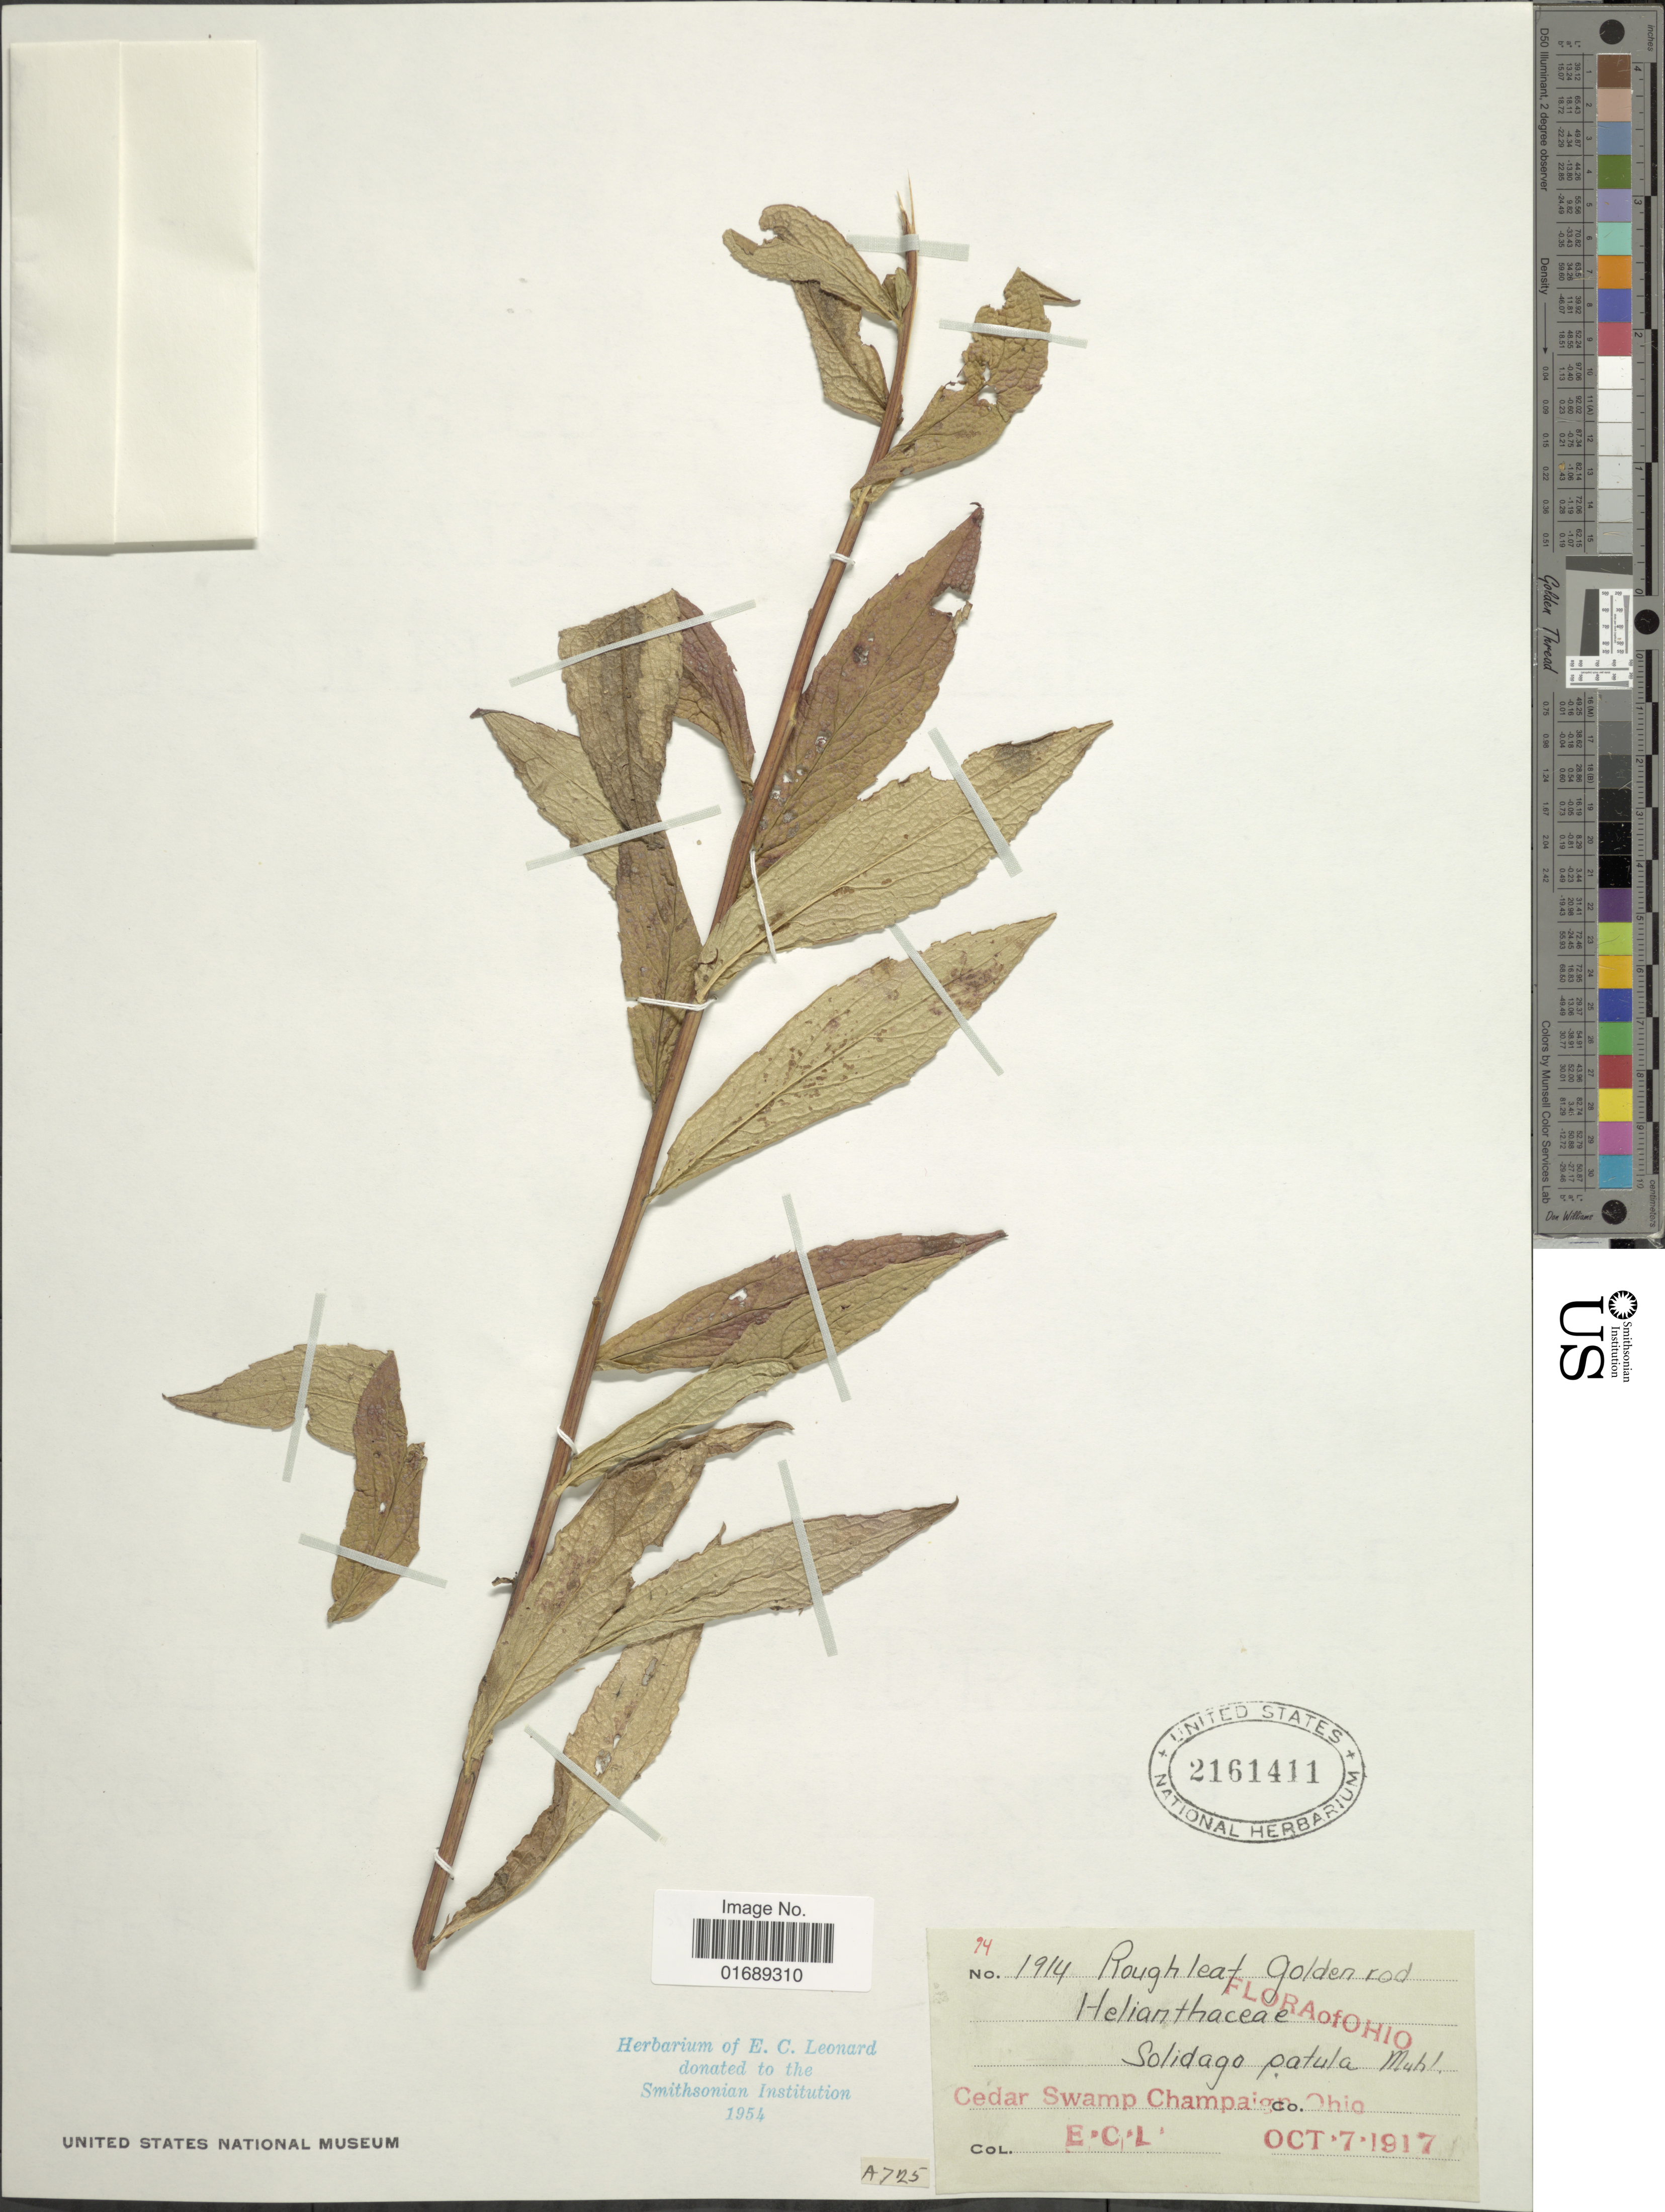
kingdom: Plantae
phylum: Tracheophyta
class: Magnoliopsida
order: Asterales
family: Asteraceae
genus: Solidago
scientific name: Solidago patula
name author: Muhl. ex Willd.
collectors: E. C. Leonard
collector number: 1914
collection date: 1917-10-07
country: United States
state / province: Ohio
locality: Rough leaf Golden rod, Cedar Swamp Champaign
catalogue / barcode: US 2161411